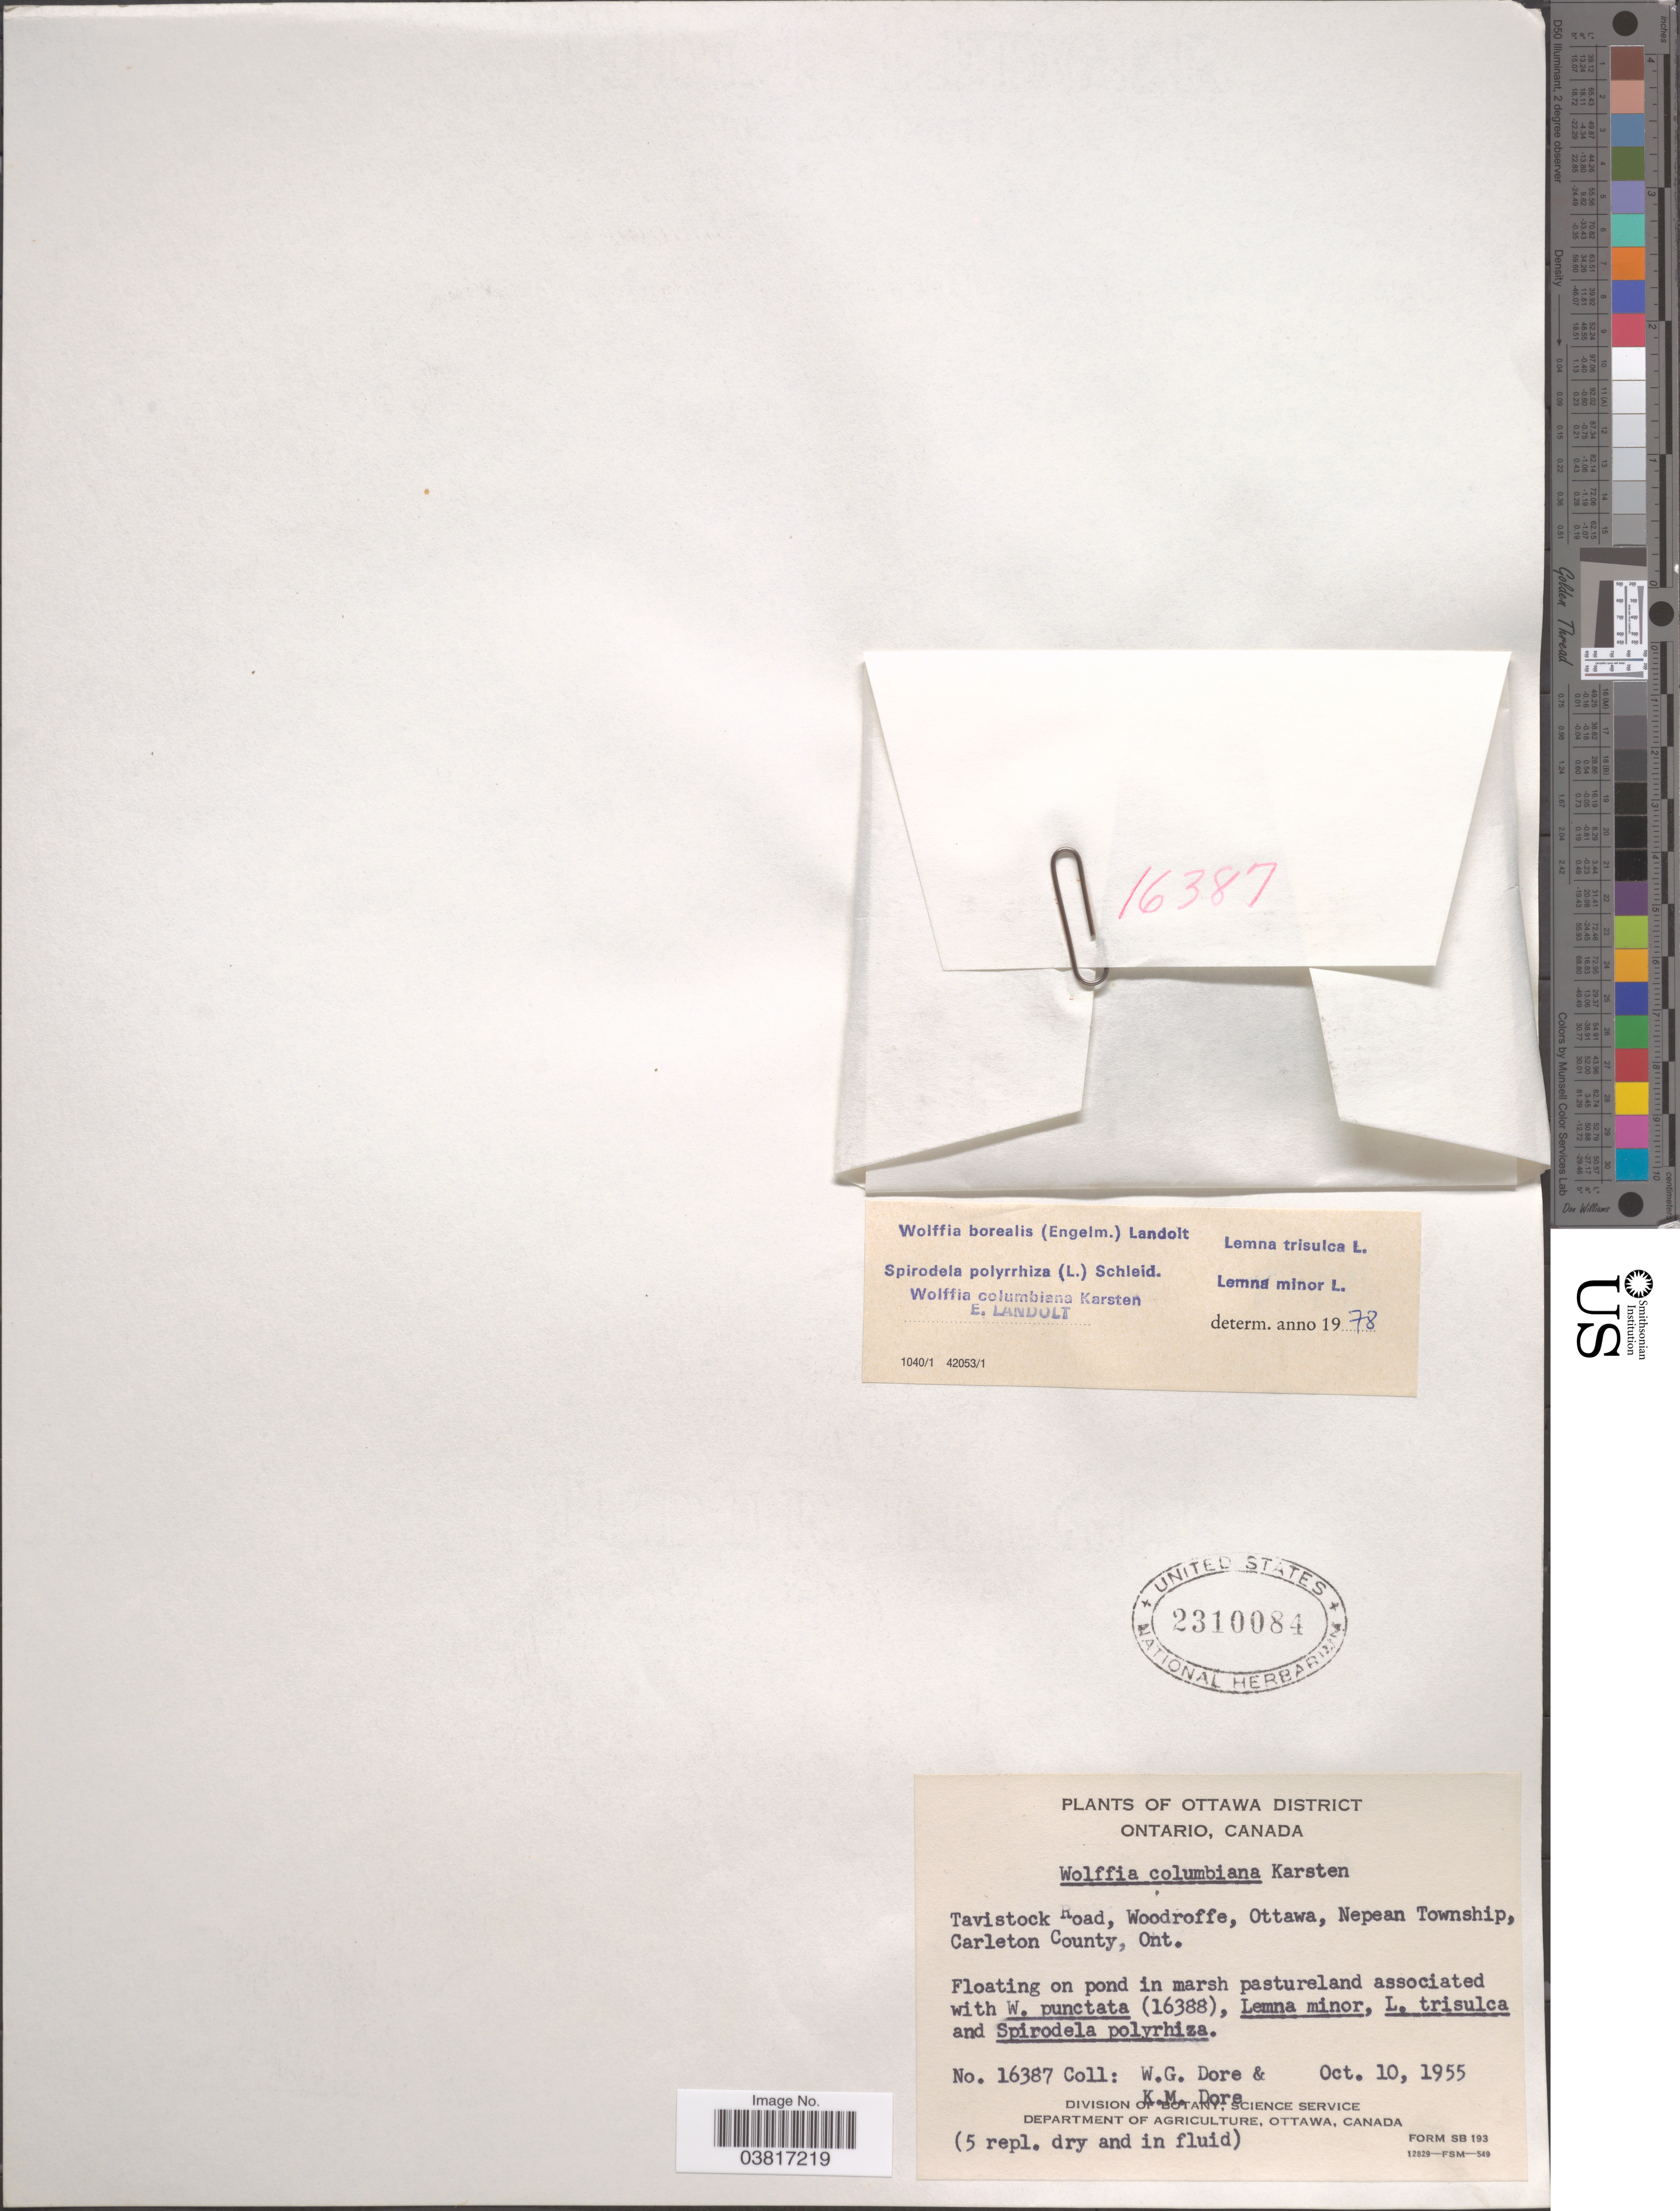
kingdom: Plantae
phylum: Tracheophyta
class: Liliopsida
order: Alismatales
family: Araceae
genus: Spirodela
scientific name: Spirodela polyrrhiza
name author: (L.) Schleid.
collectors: W. Dore & K. Dore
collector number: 16387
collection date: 1955-10-10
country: Canada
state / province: Ontario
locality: Ottawa District. Tavistock Road, Woodroffe, Ottawa, Nepean Township, Carleton County.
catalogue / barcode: US 2310084